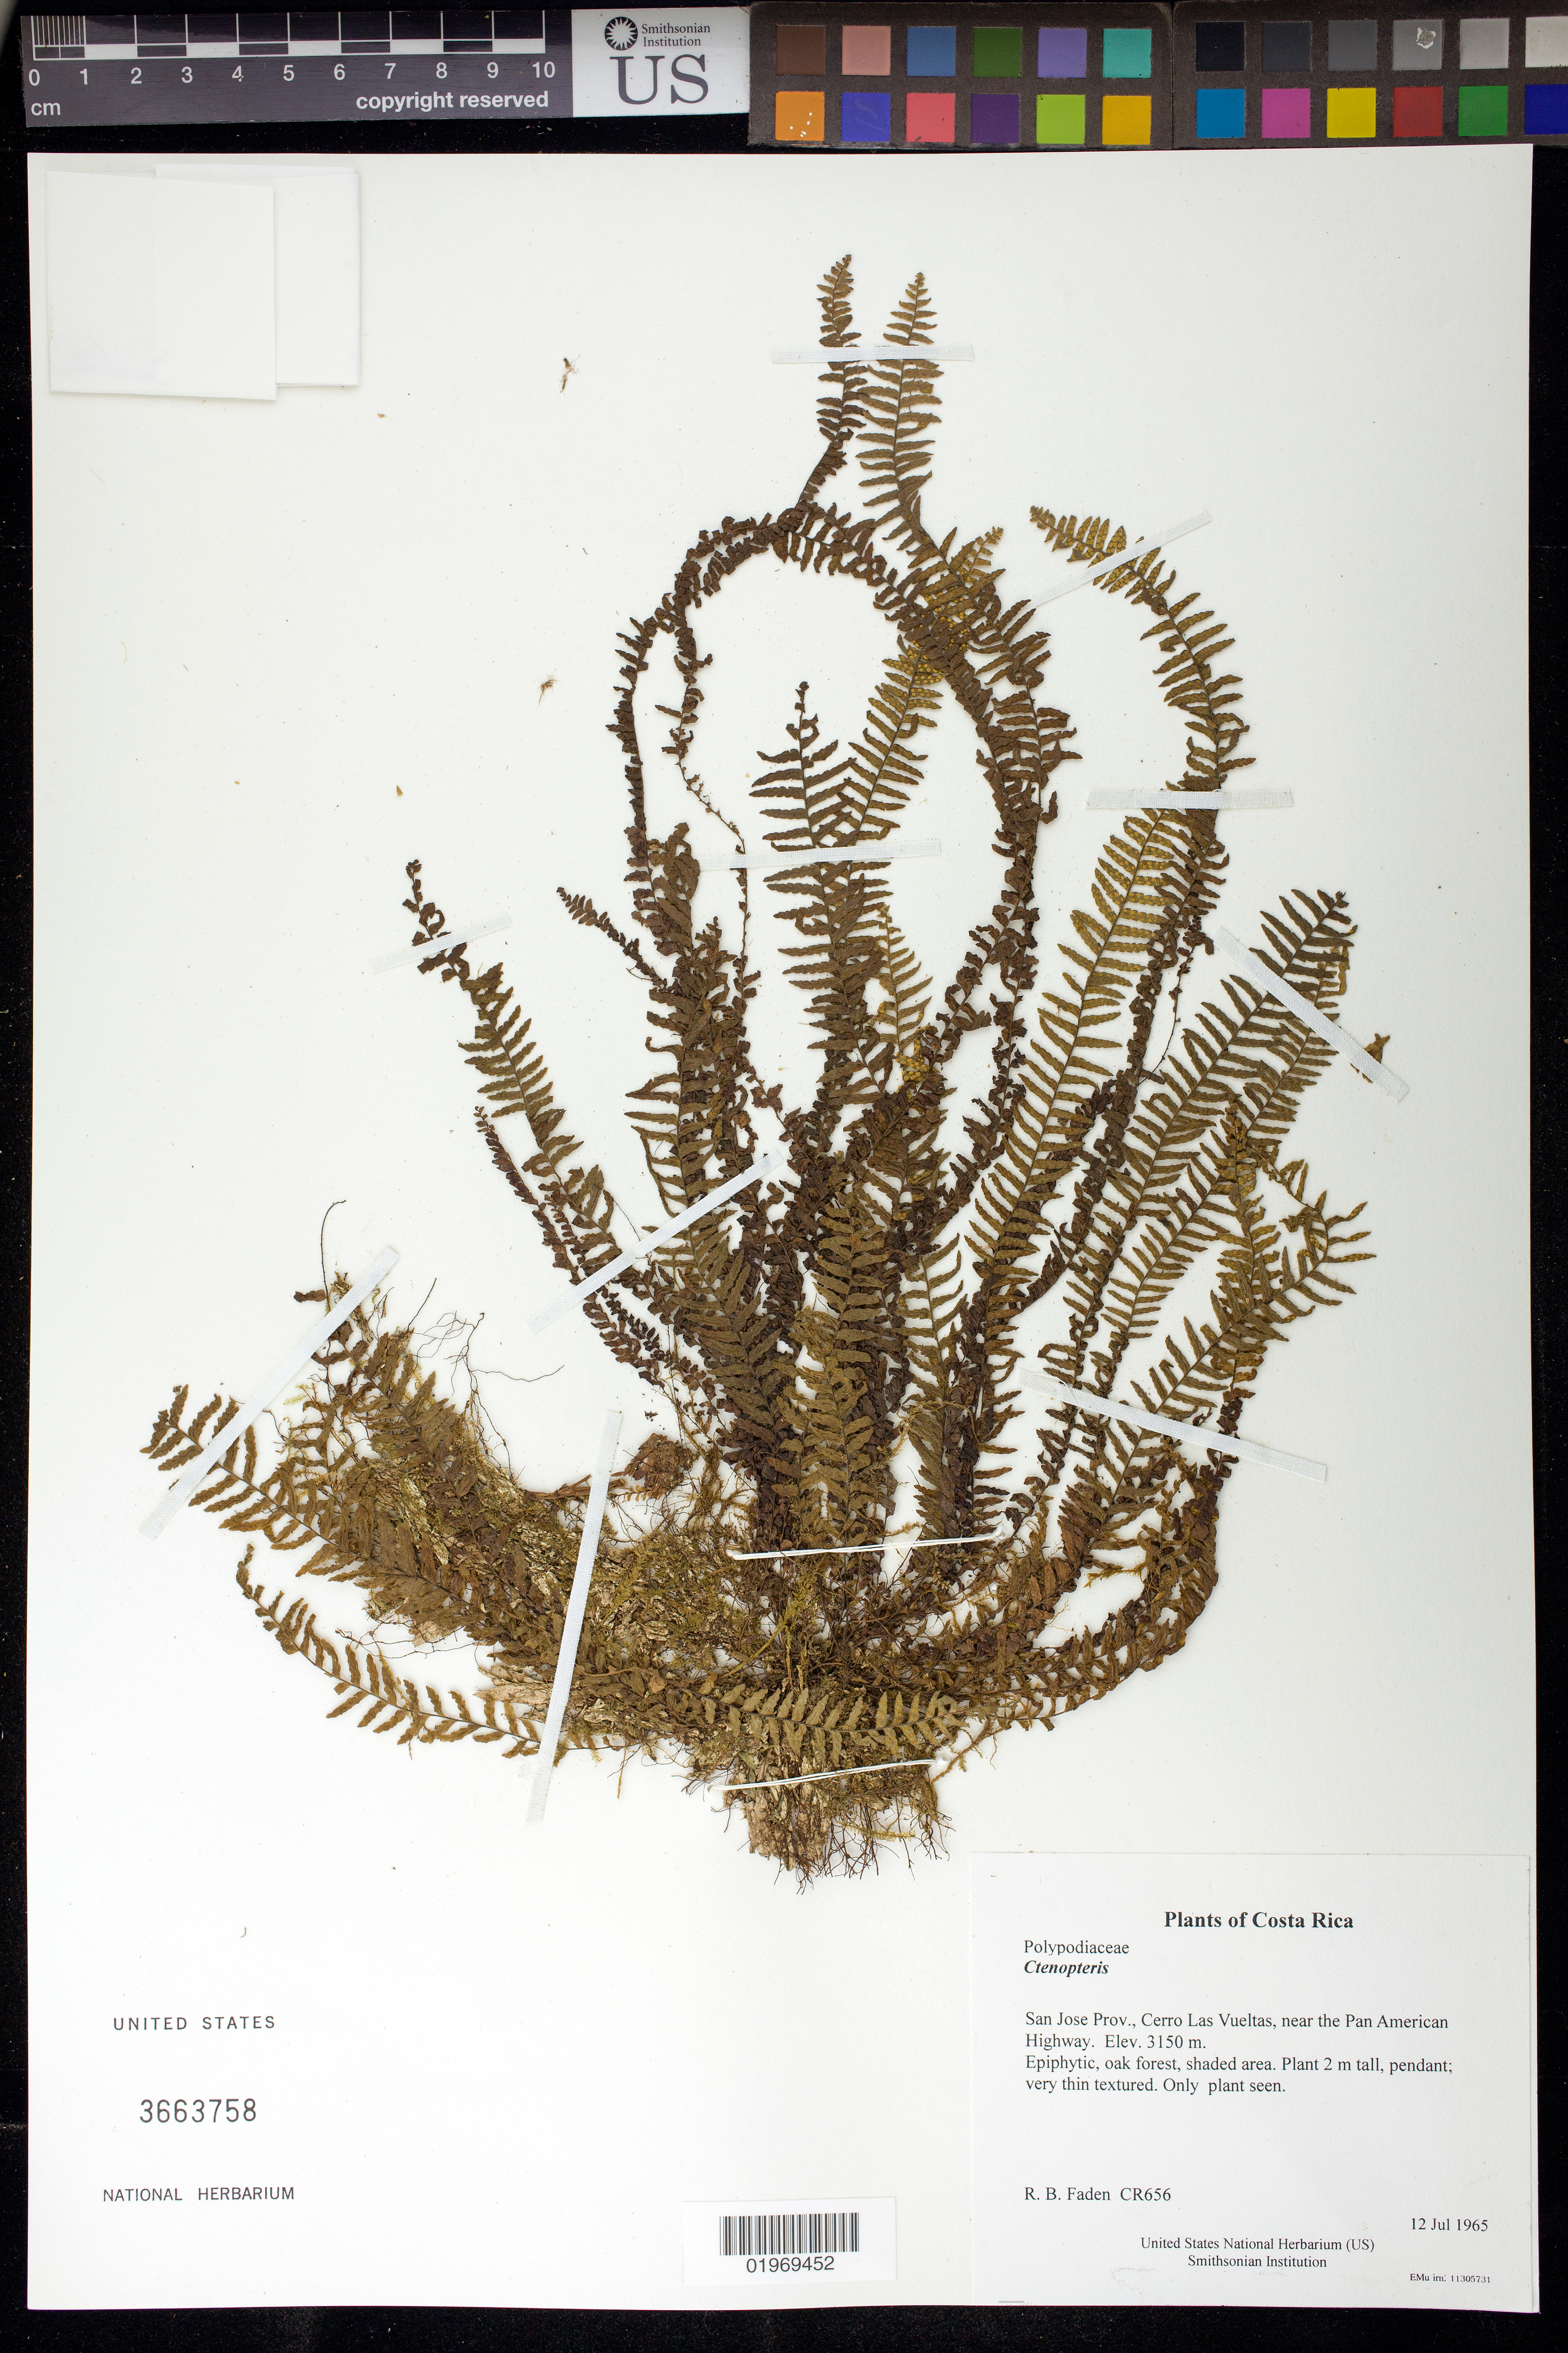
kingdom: Plantae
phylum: Tracheophyta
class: Polypodiopsida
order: Polypodiales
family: Polypodiaceae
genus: Ctenopteris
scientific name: Ctenopteris sp.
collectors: R. B. Faden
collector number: CR656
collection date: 1965-07-12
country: Costa Rica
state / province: San Jose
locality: Cerro Las Vueltas, near the Pan American Highway.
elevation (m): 3150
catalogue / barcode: US 3663758